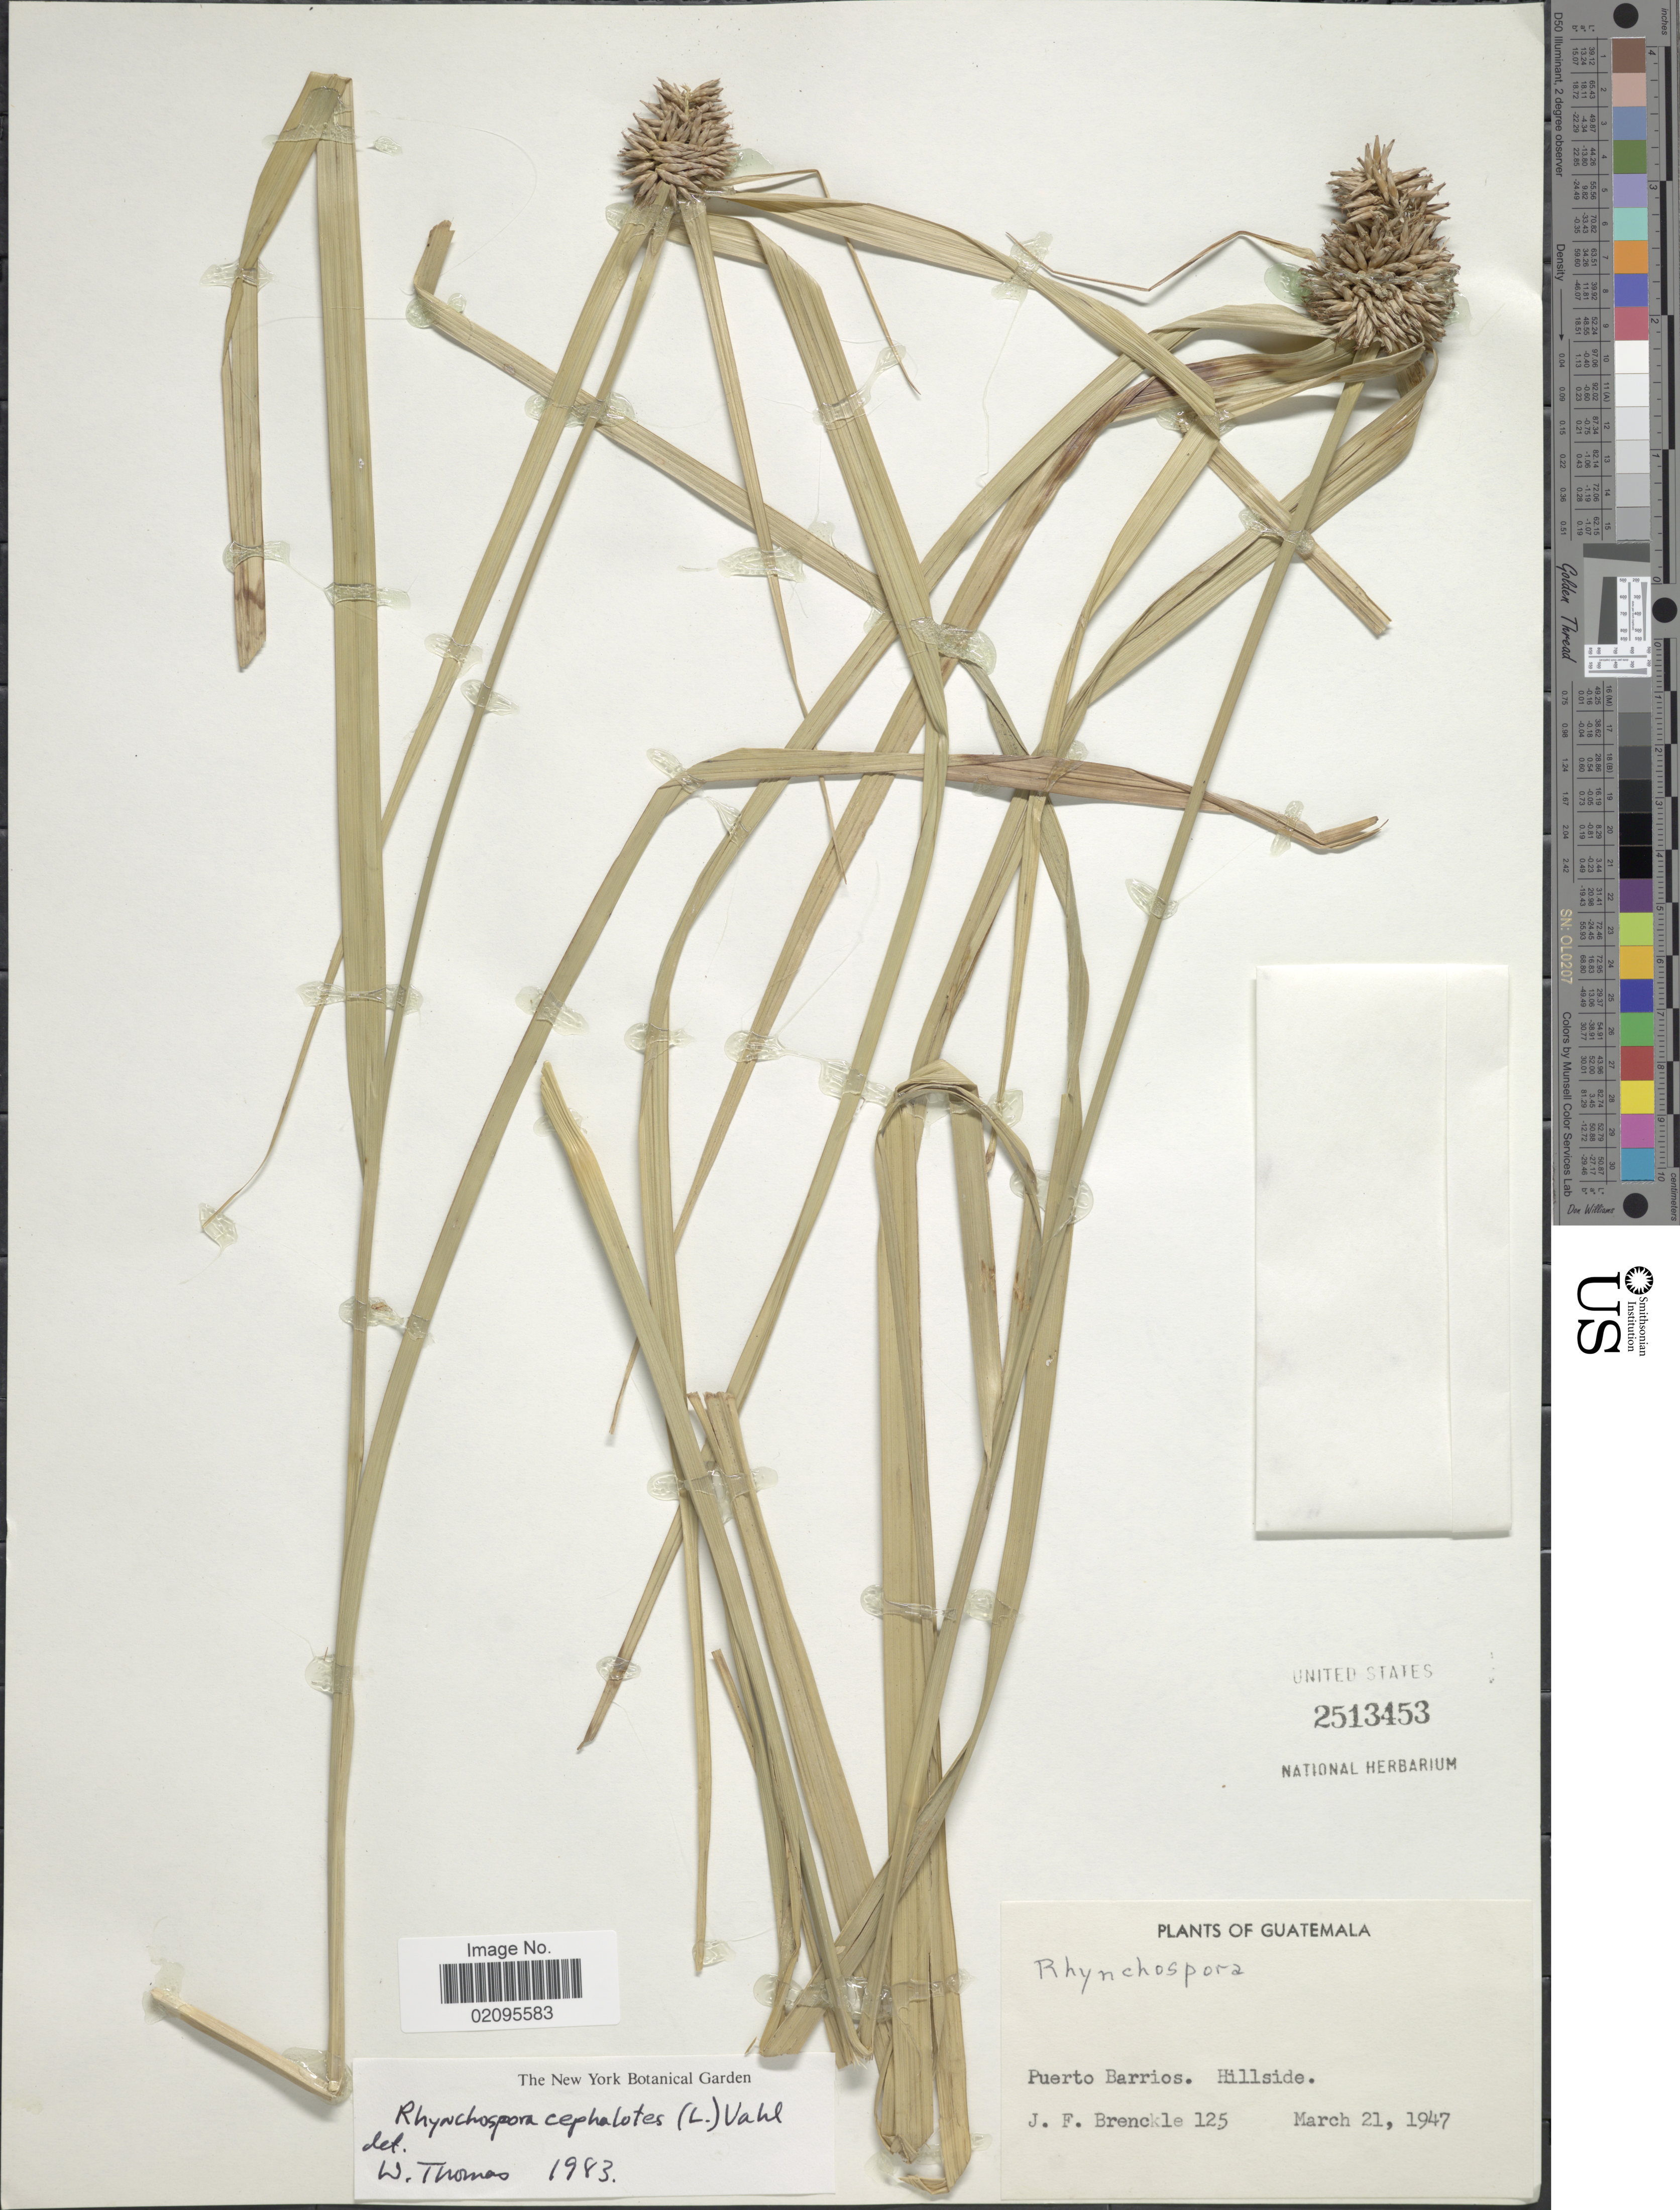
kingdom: Plantae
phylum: Tracheophyta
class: Liliopsida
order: Poales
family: Cyperaceae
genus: Rhynchospora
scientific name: Rhynchospora cephalotes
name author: (L.) Vahl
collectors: J. Brenckle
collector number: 125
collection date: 1947-03-21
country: Guatemala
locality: Puerto Barrios, Hillside.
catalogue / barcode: US 2513453